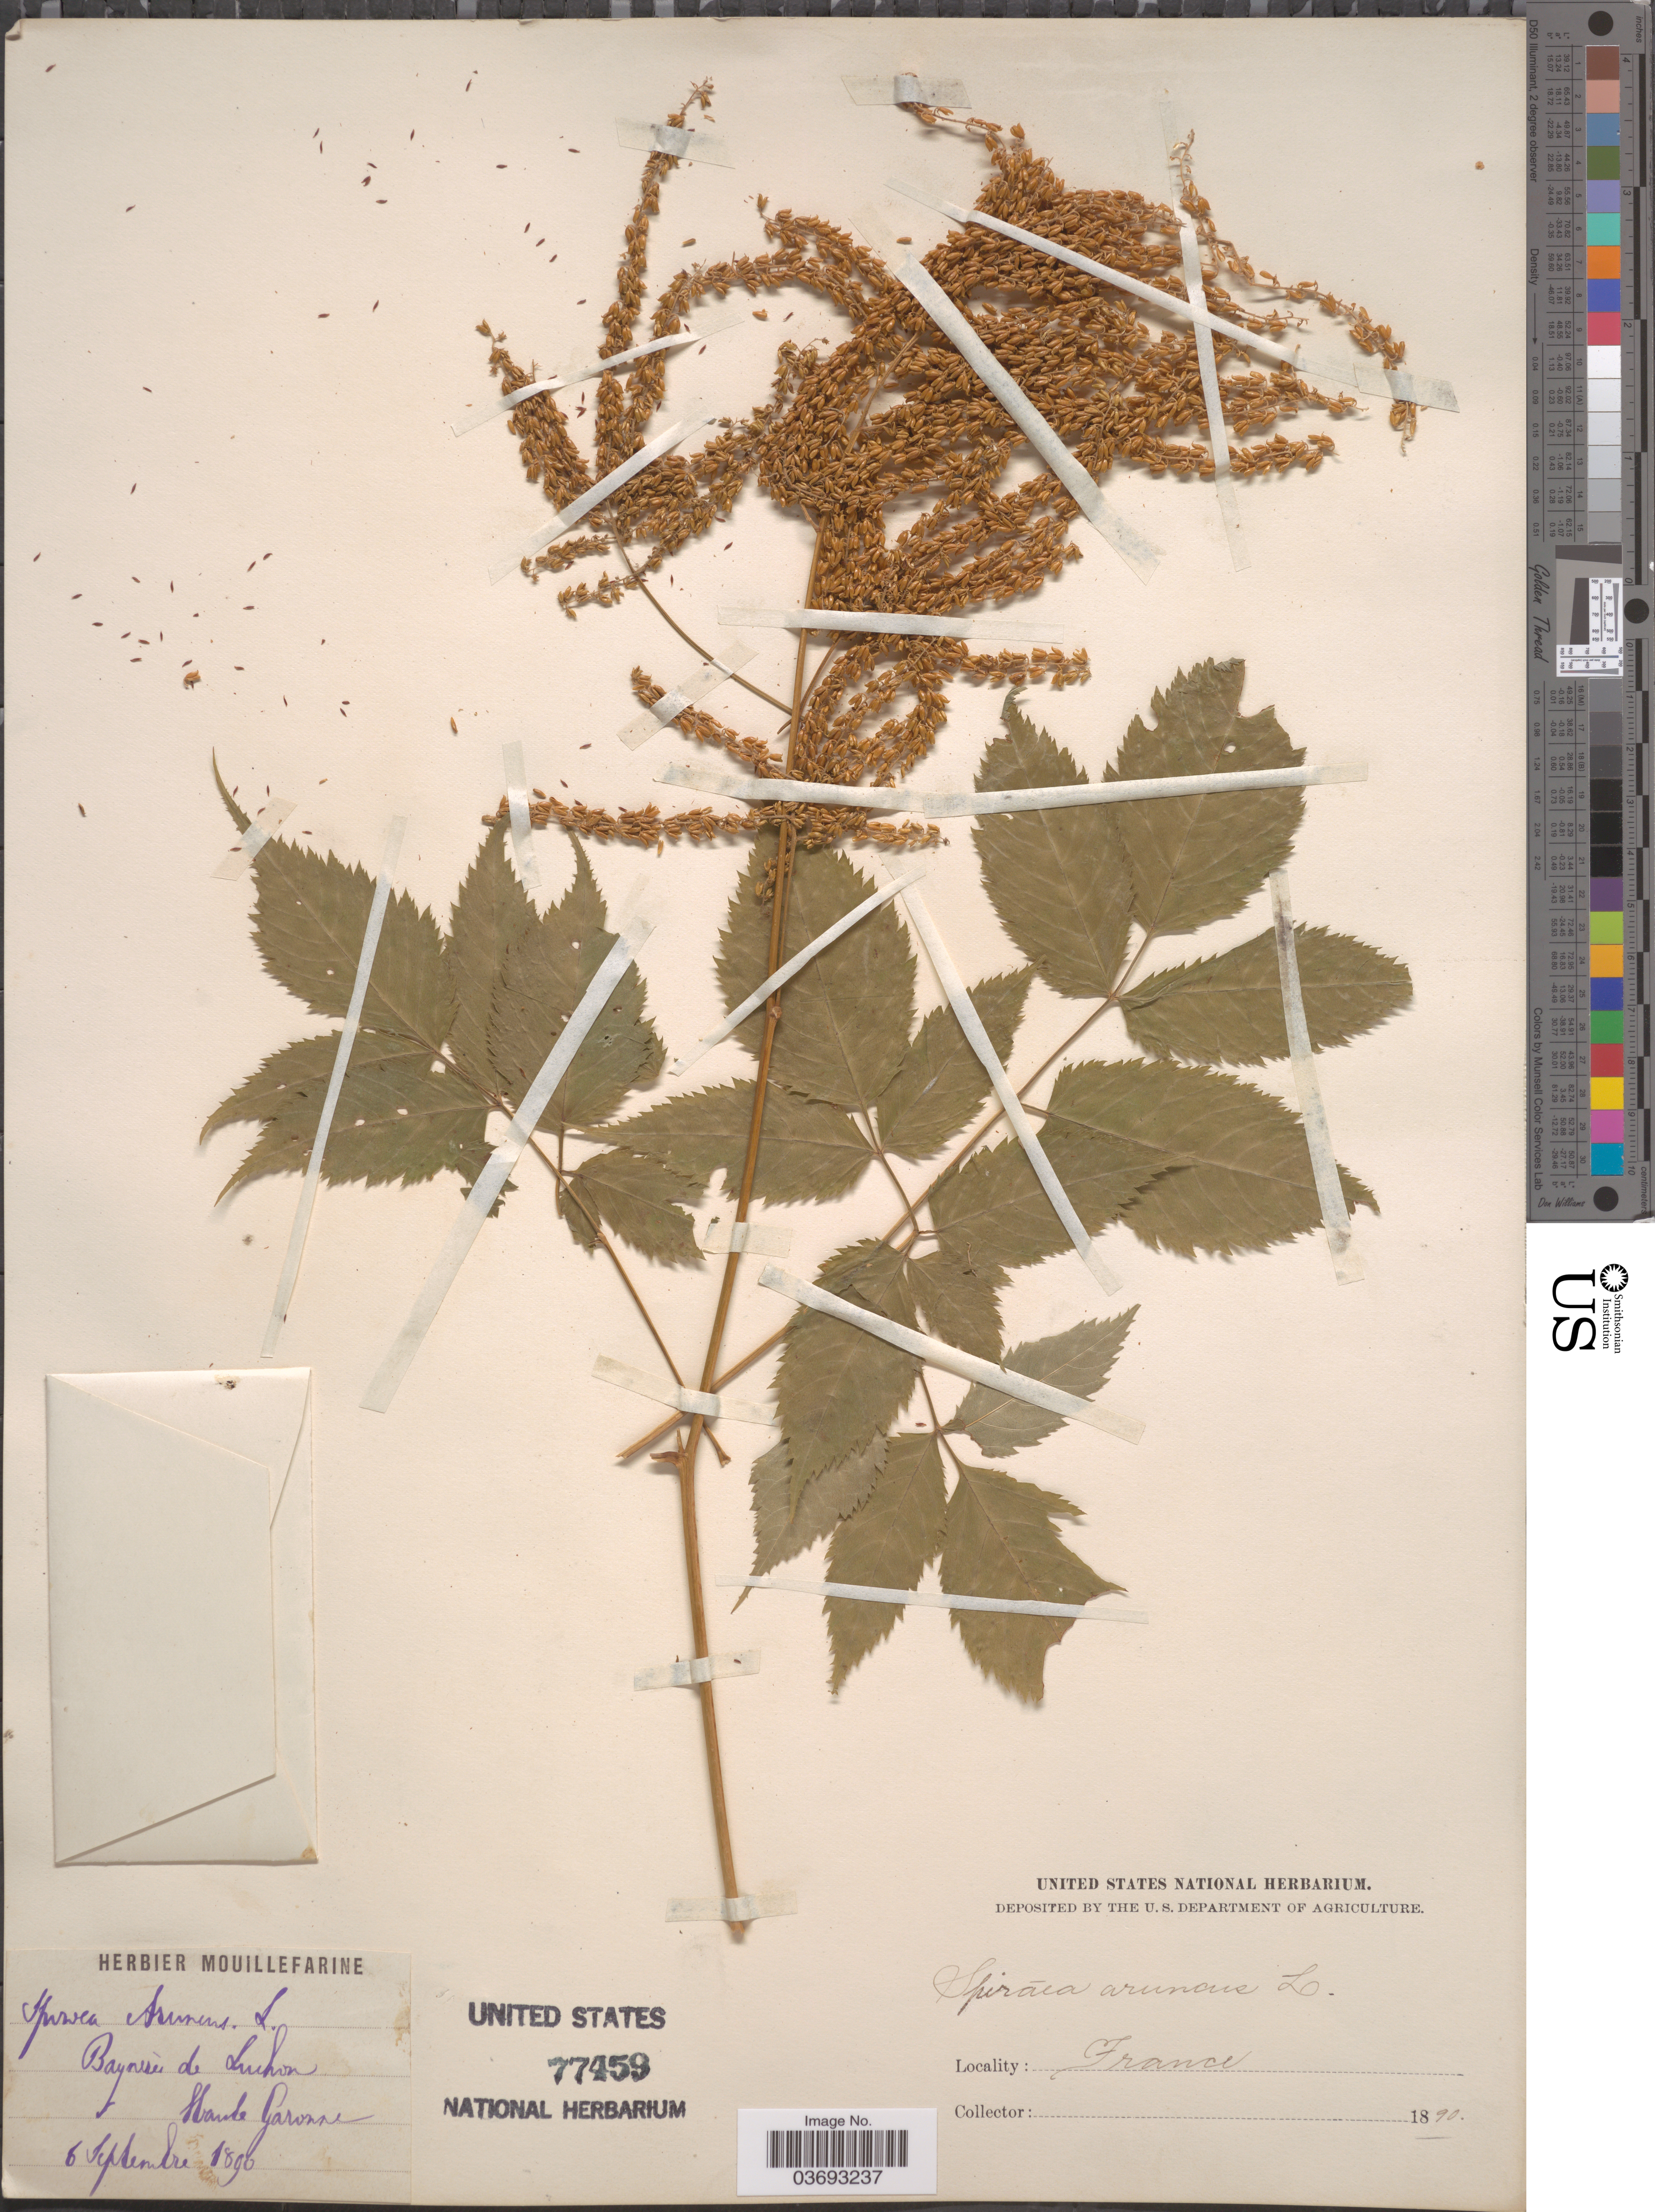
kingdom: Plantae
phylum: Tracheophyta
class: Magnoliopsida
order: Rosales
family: Rosaceae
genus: Spiraea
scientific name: Spiraea aruncus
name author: L.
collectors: ex herb. Mouillefarine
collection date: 1890-09-06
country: France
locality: Bagnerés de Luchon. Haute Garonne.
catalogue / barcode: US 77459